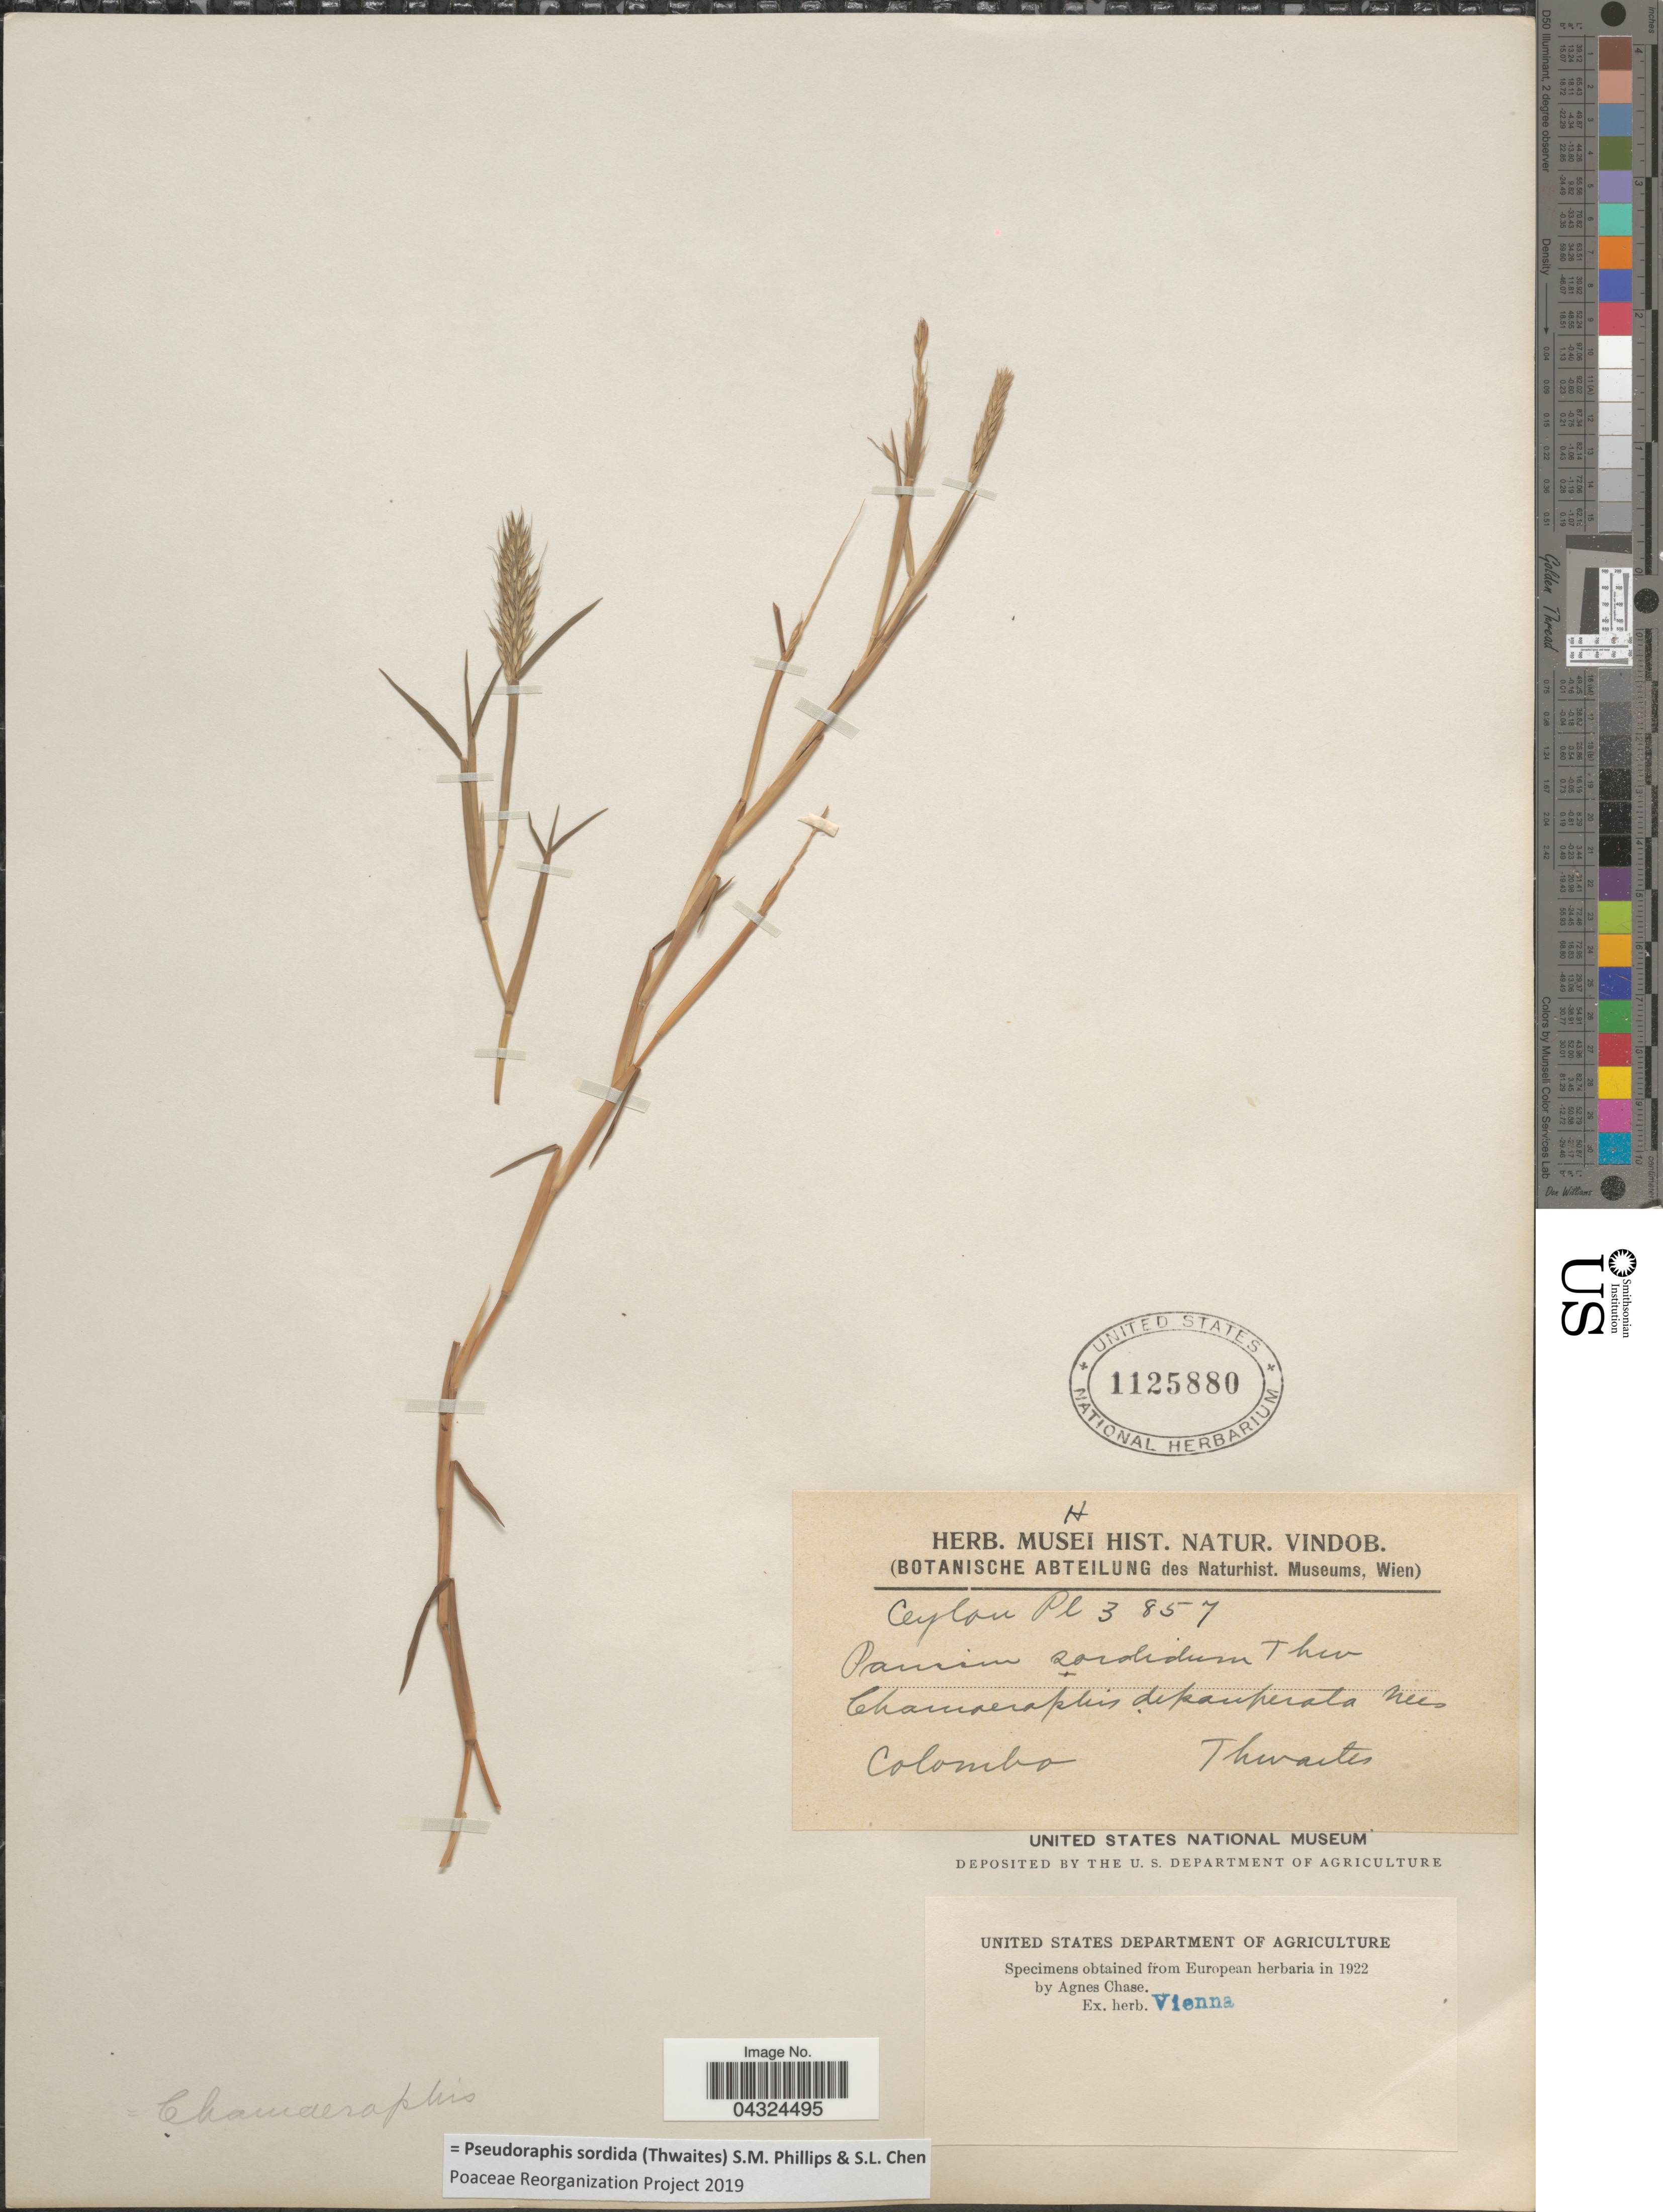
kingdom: Plantae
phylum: Tracheophyta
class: Liliopsida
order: Poales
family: Poaceae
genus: Pseudoraphis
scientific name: Pseudoraphis sordida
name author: (Thwaites) S.M. Phillips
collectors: Thwaites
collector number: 3857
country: Sri Lanka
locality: Ceylon. Colombo.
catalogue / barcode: US 1125880